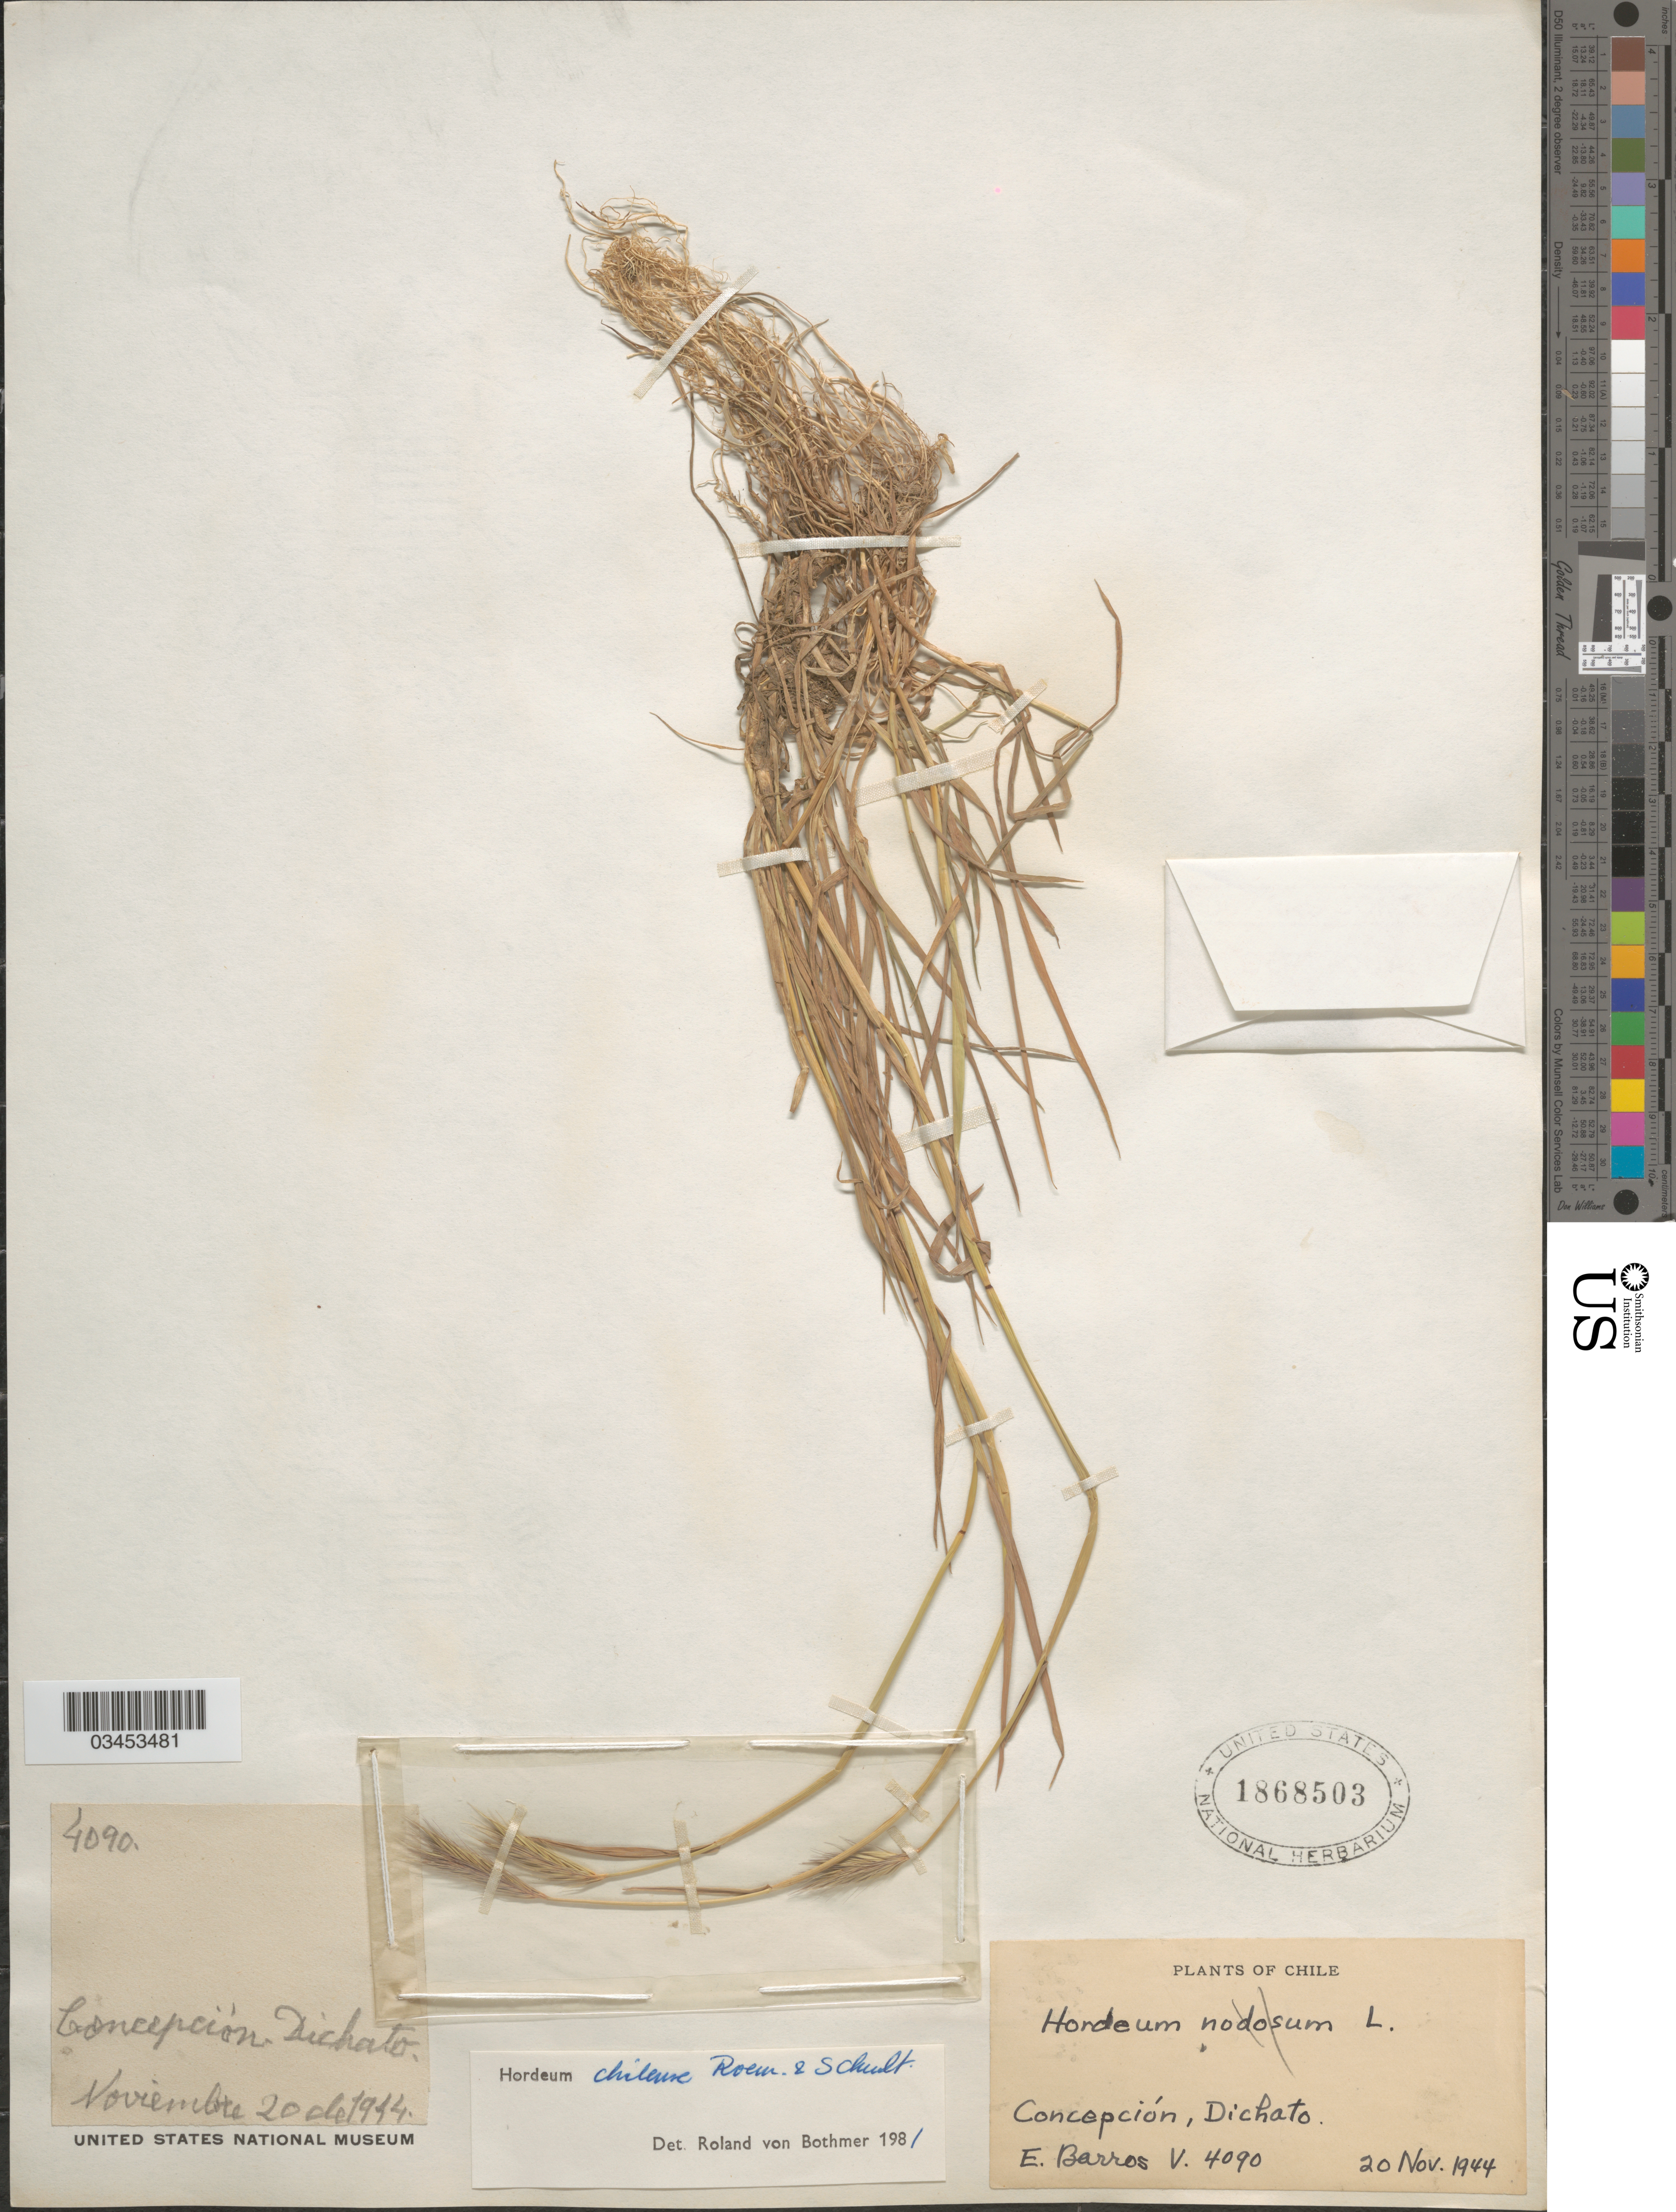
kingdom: Plantae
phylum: Tracheophyta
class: Liliopsida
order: Poales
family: Poaceae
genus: Hordeum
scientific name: Hordeum chilense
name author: Roem. & Schult.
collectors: E. Barros V.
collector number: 4090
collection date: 1944-11-20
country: Chile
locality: Concepción, Dichato.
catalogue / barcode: US 1868503